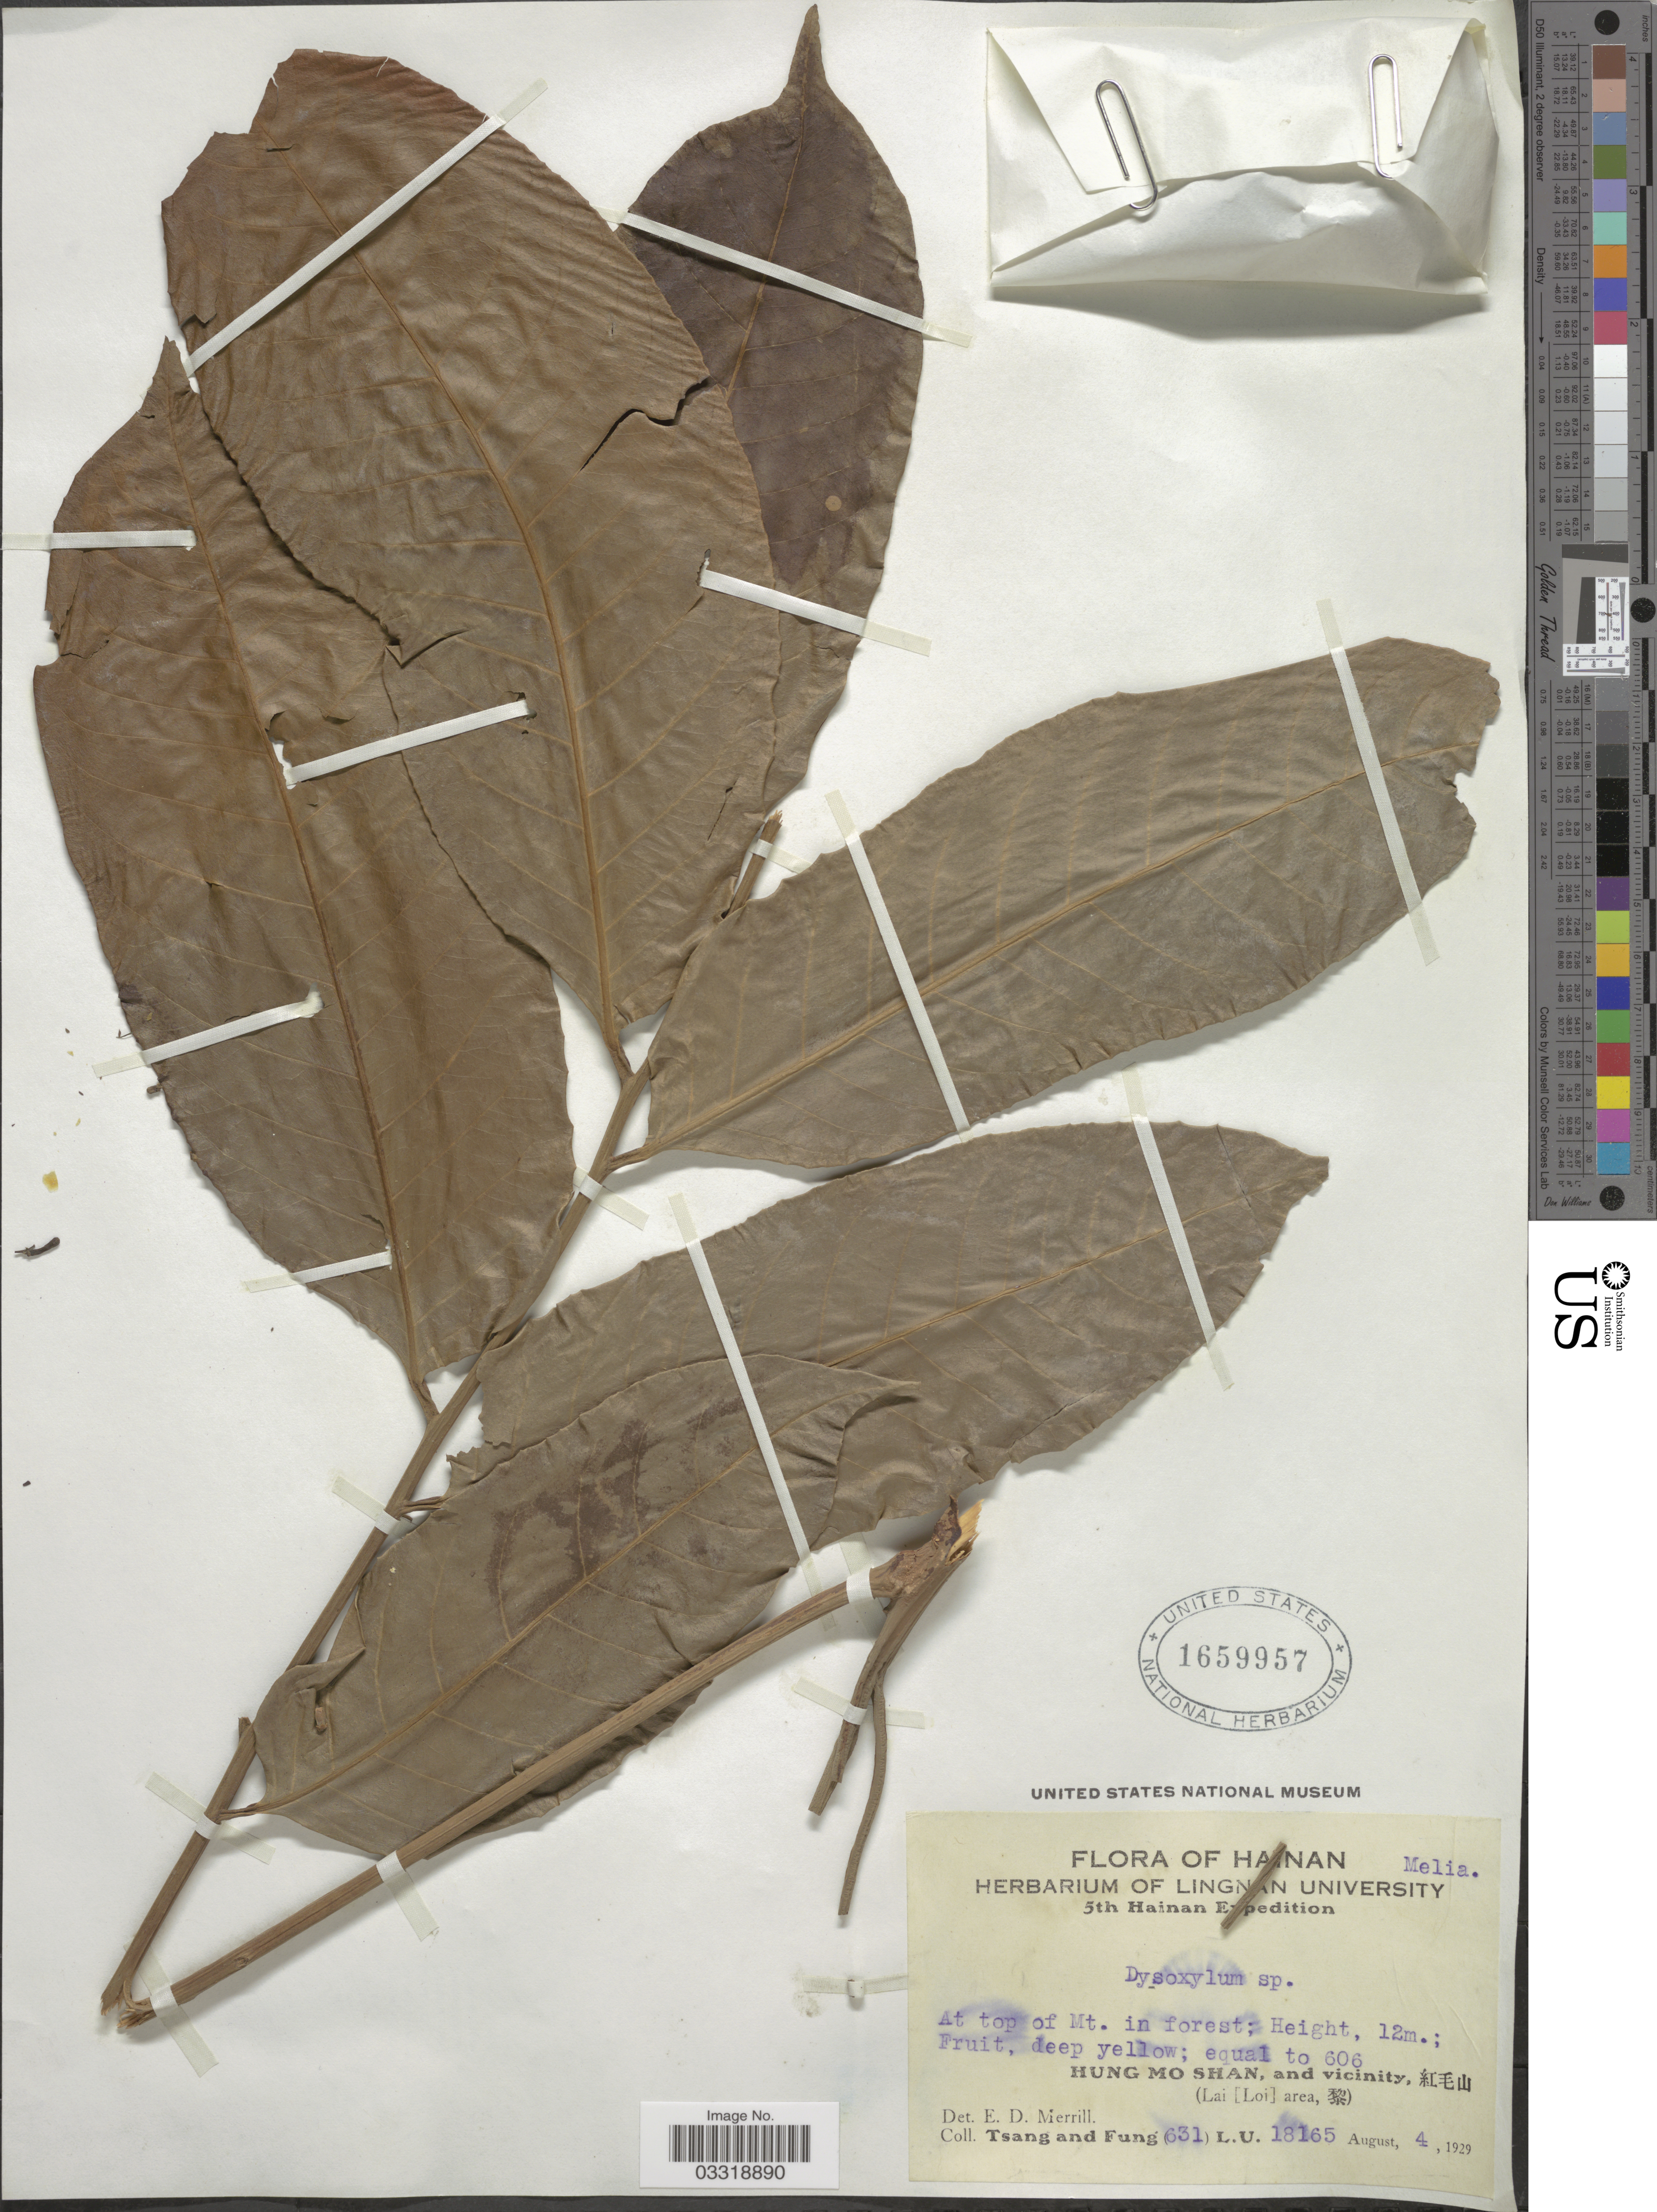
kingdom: Plantae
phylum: Tracheophyta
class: Magnoliopsida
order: Sapindales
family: Meliaceae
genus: Dysoxylum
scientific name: Dysoxylum sp.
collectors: -. T'sang & Fung, --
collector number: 631L.U.18165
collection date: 1929-08-04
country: China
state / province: Hainan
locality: HuMo Shan, and vicinity, (Lai (Loi) area/ Li and Miao Autonomous Prefecture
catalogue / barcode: US 1659957